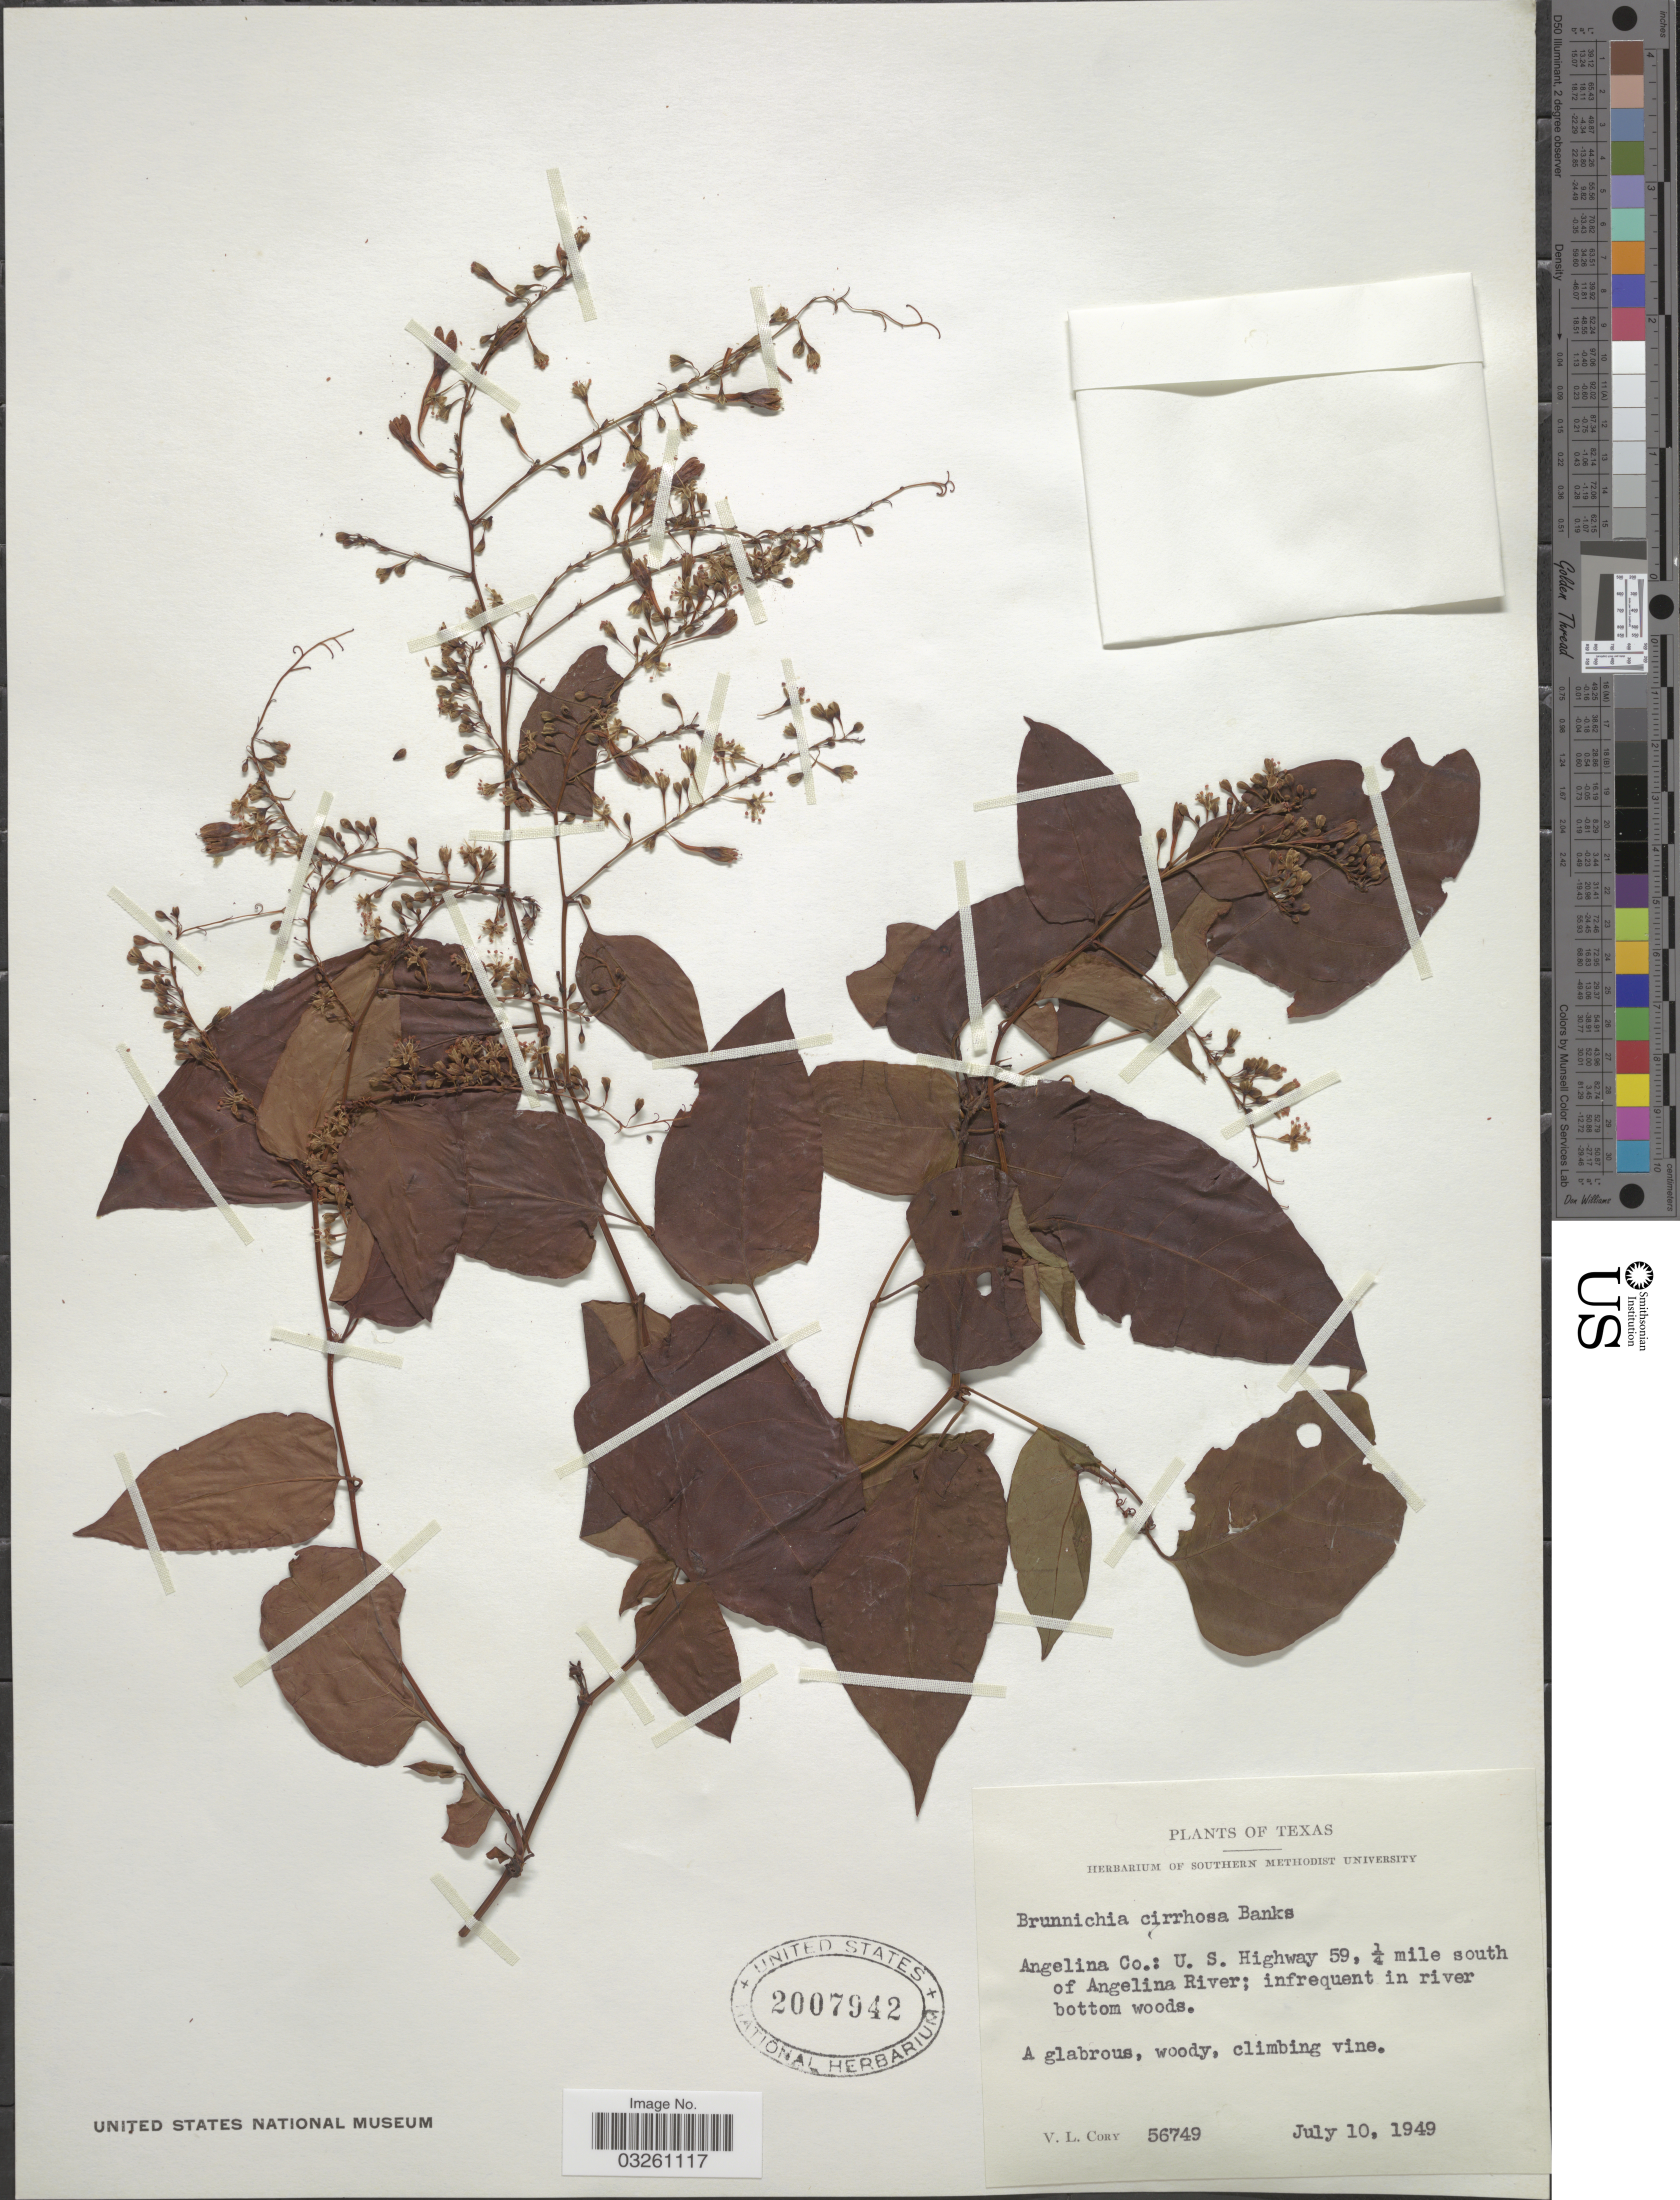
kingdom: Plantae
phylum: Tracheophyta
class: Magnoliopsida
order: Caryophyllales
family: Polygonaceae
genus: Brunnichia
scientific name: Brunnichia cirrhosa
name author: Gaertn.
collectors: V. Cory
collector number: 56749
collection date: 1949-07-10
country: United States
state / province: Texas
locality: Angelina Co.: U. S. Highway 59, ¼ mile south of Angelina River.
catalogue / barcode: US 2007942